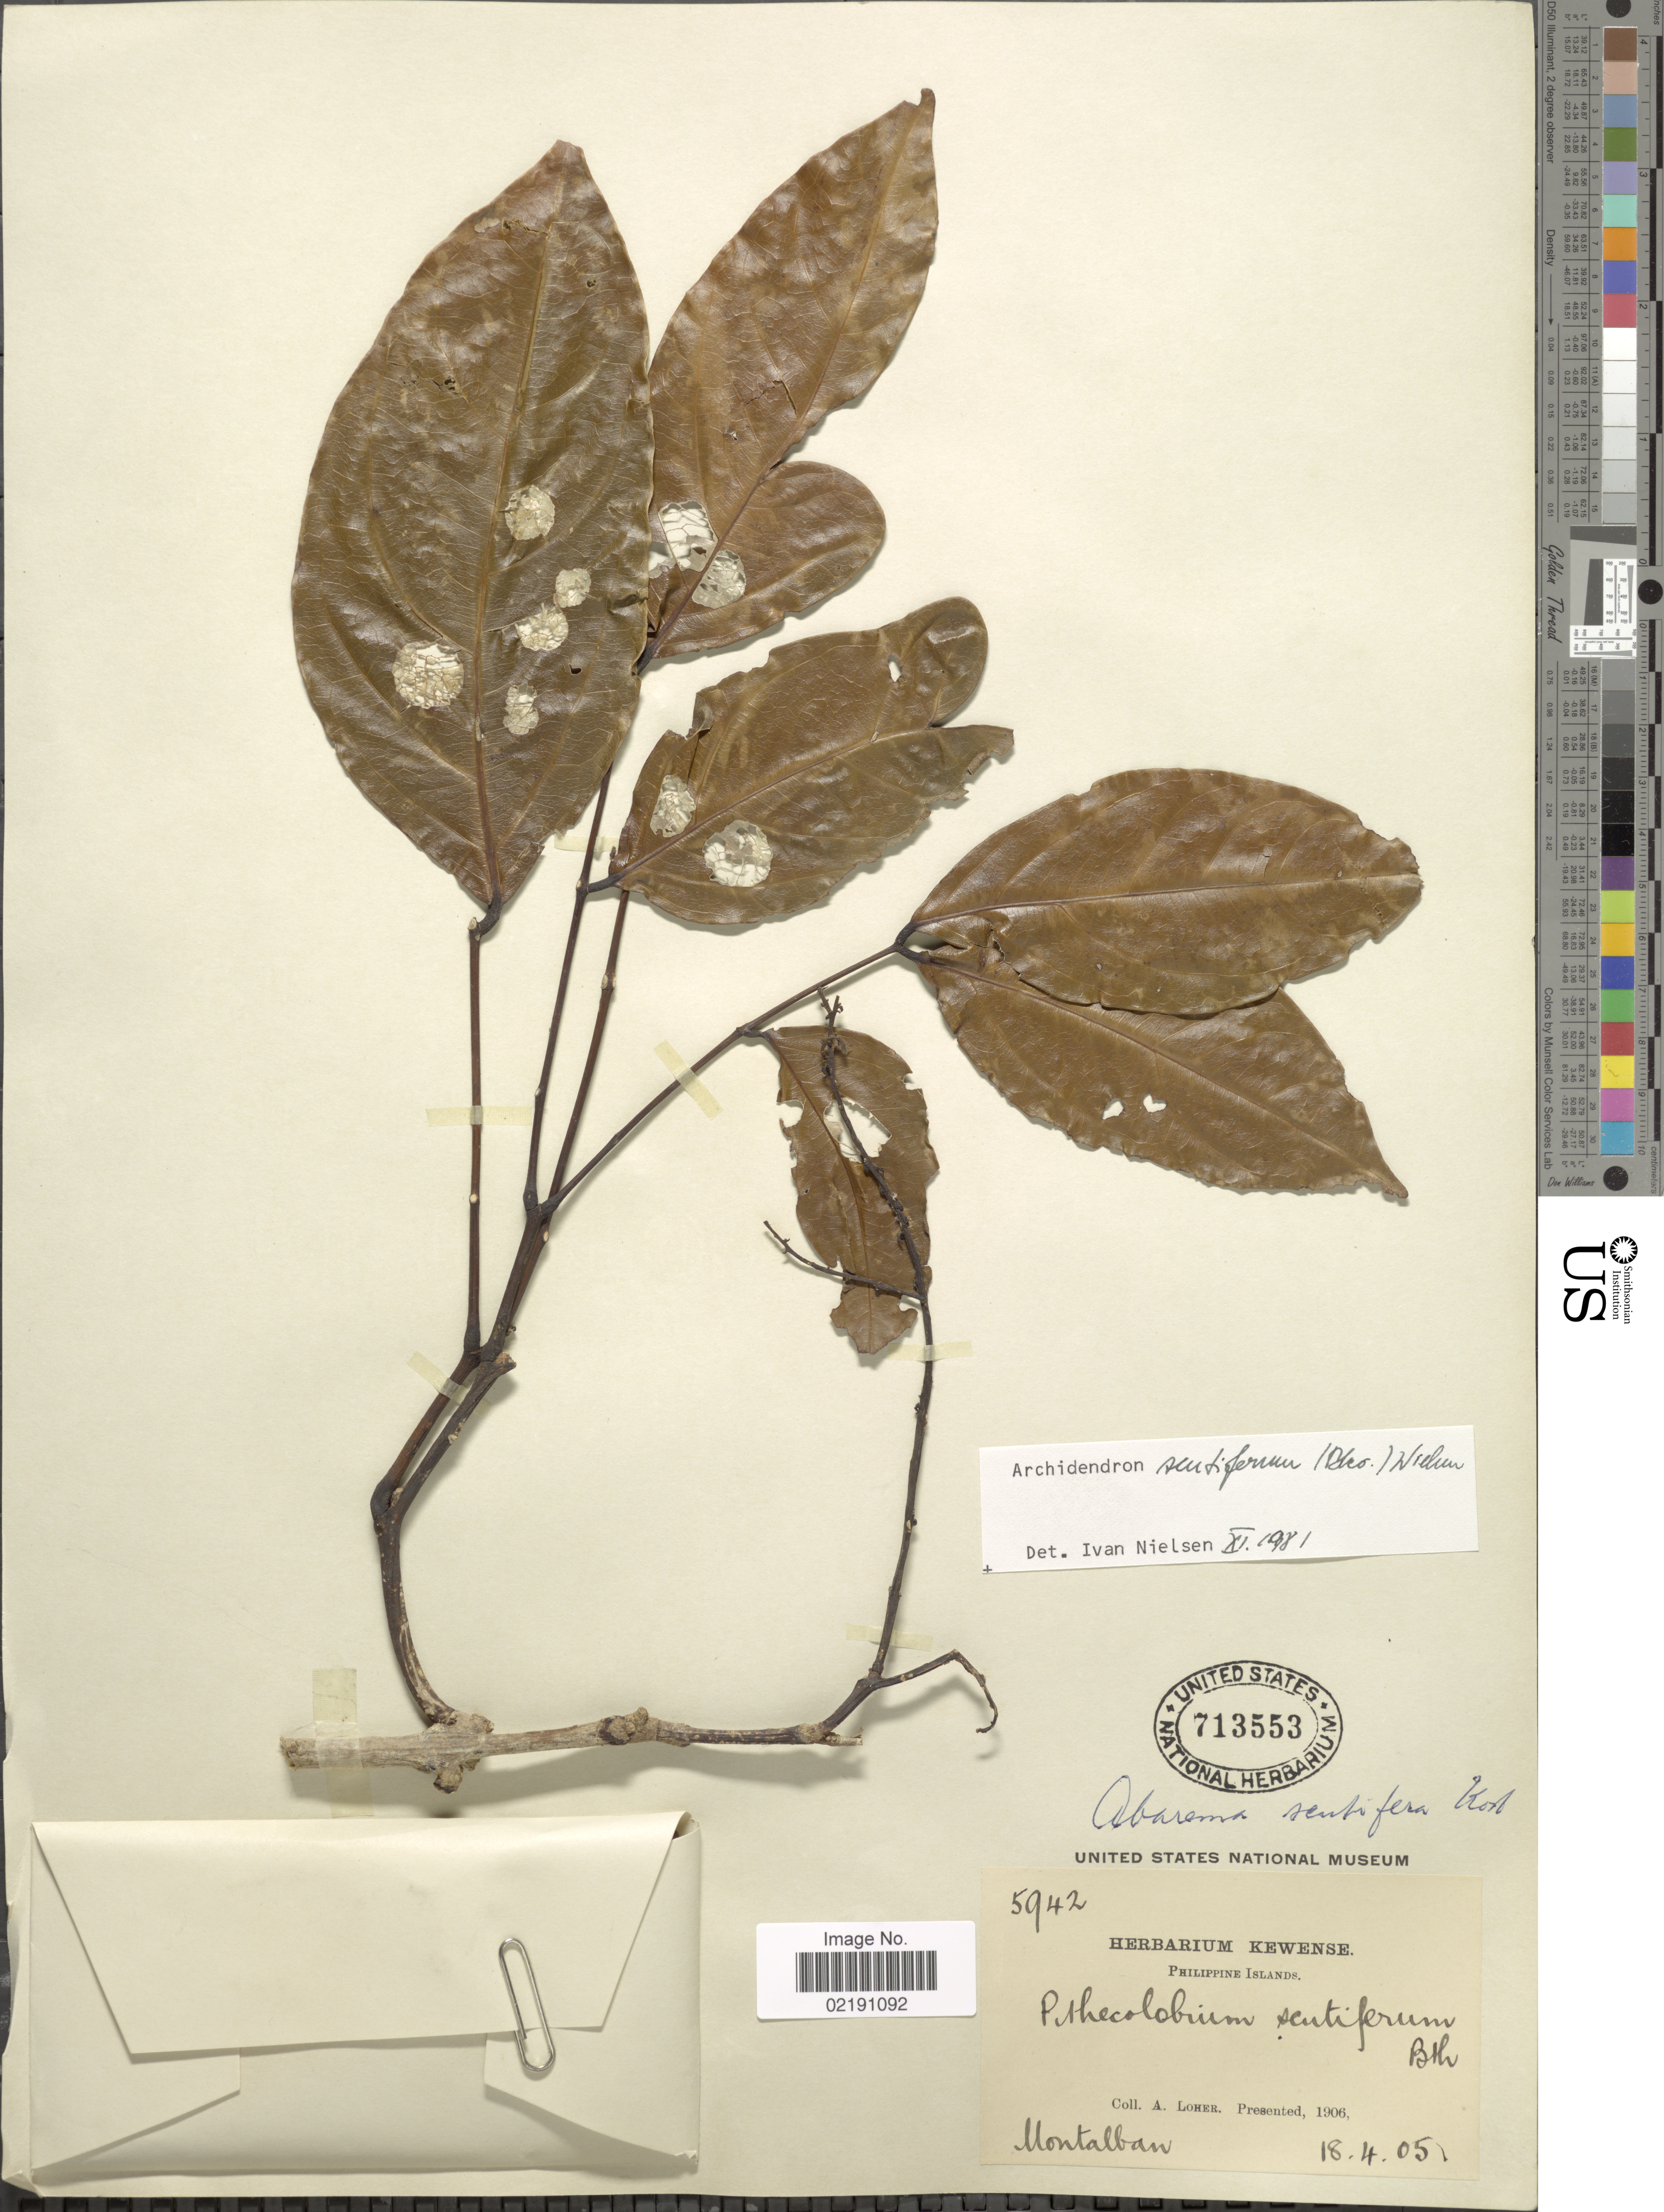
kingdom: Plantae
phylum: Tracheophyta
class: Magnoliopsida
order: Fabales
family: Fabaceae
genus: Archidendron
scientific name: Archidendron scutiferum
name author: (Blanco) I.C. Nielsen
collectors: A. Loher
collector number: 5942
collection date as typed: Transcribed d/m/y: 18/4/05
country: Philippines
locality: Montalban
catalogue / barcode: US 713553